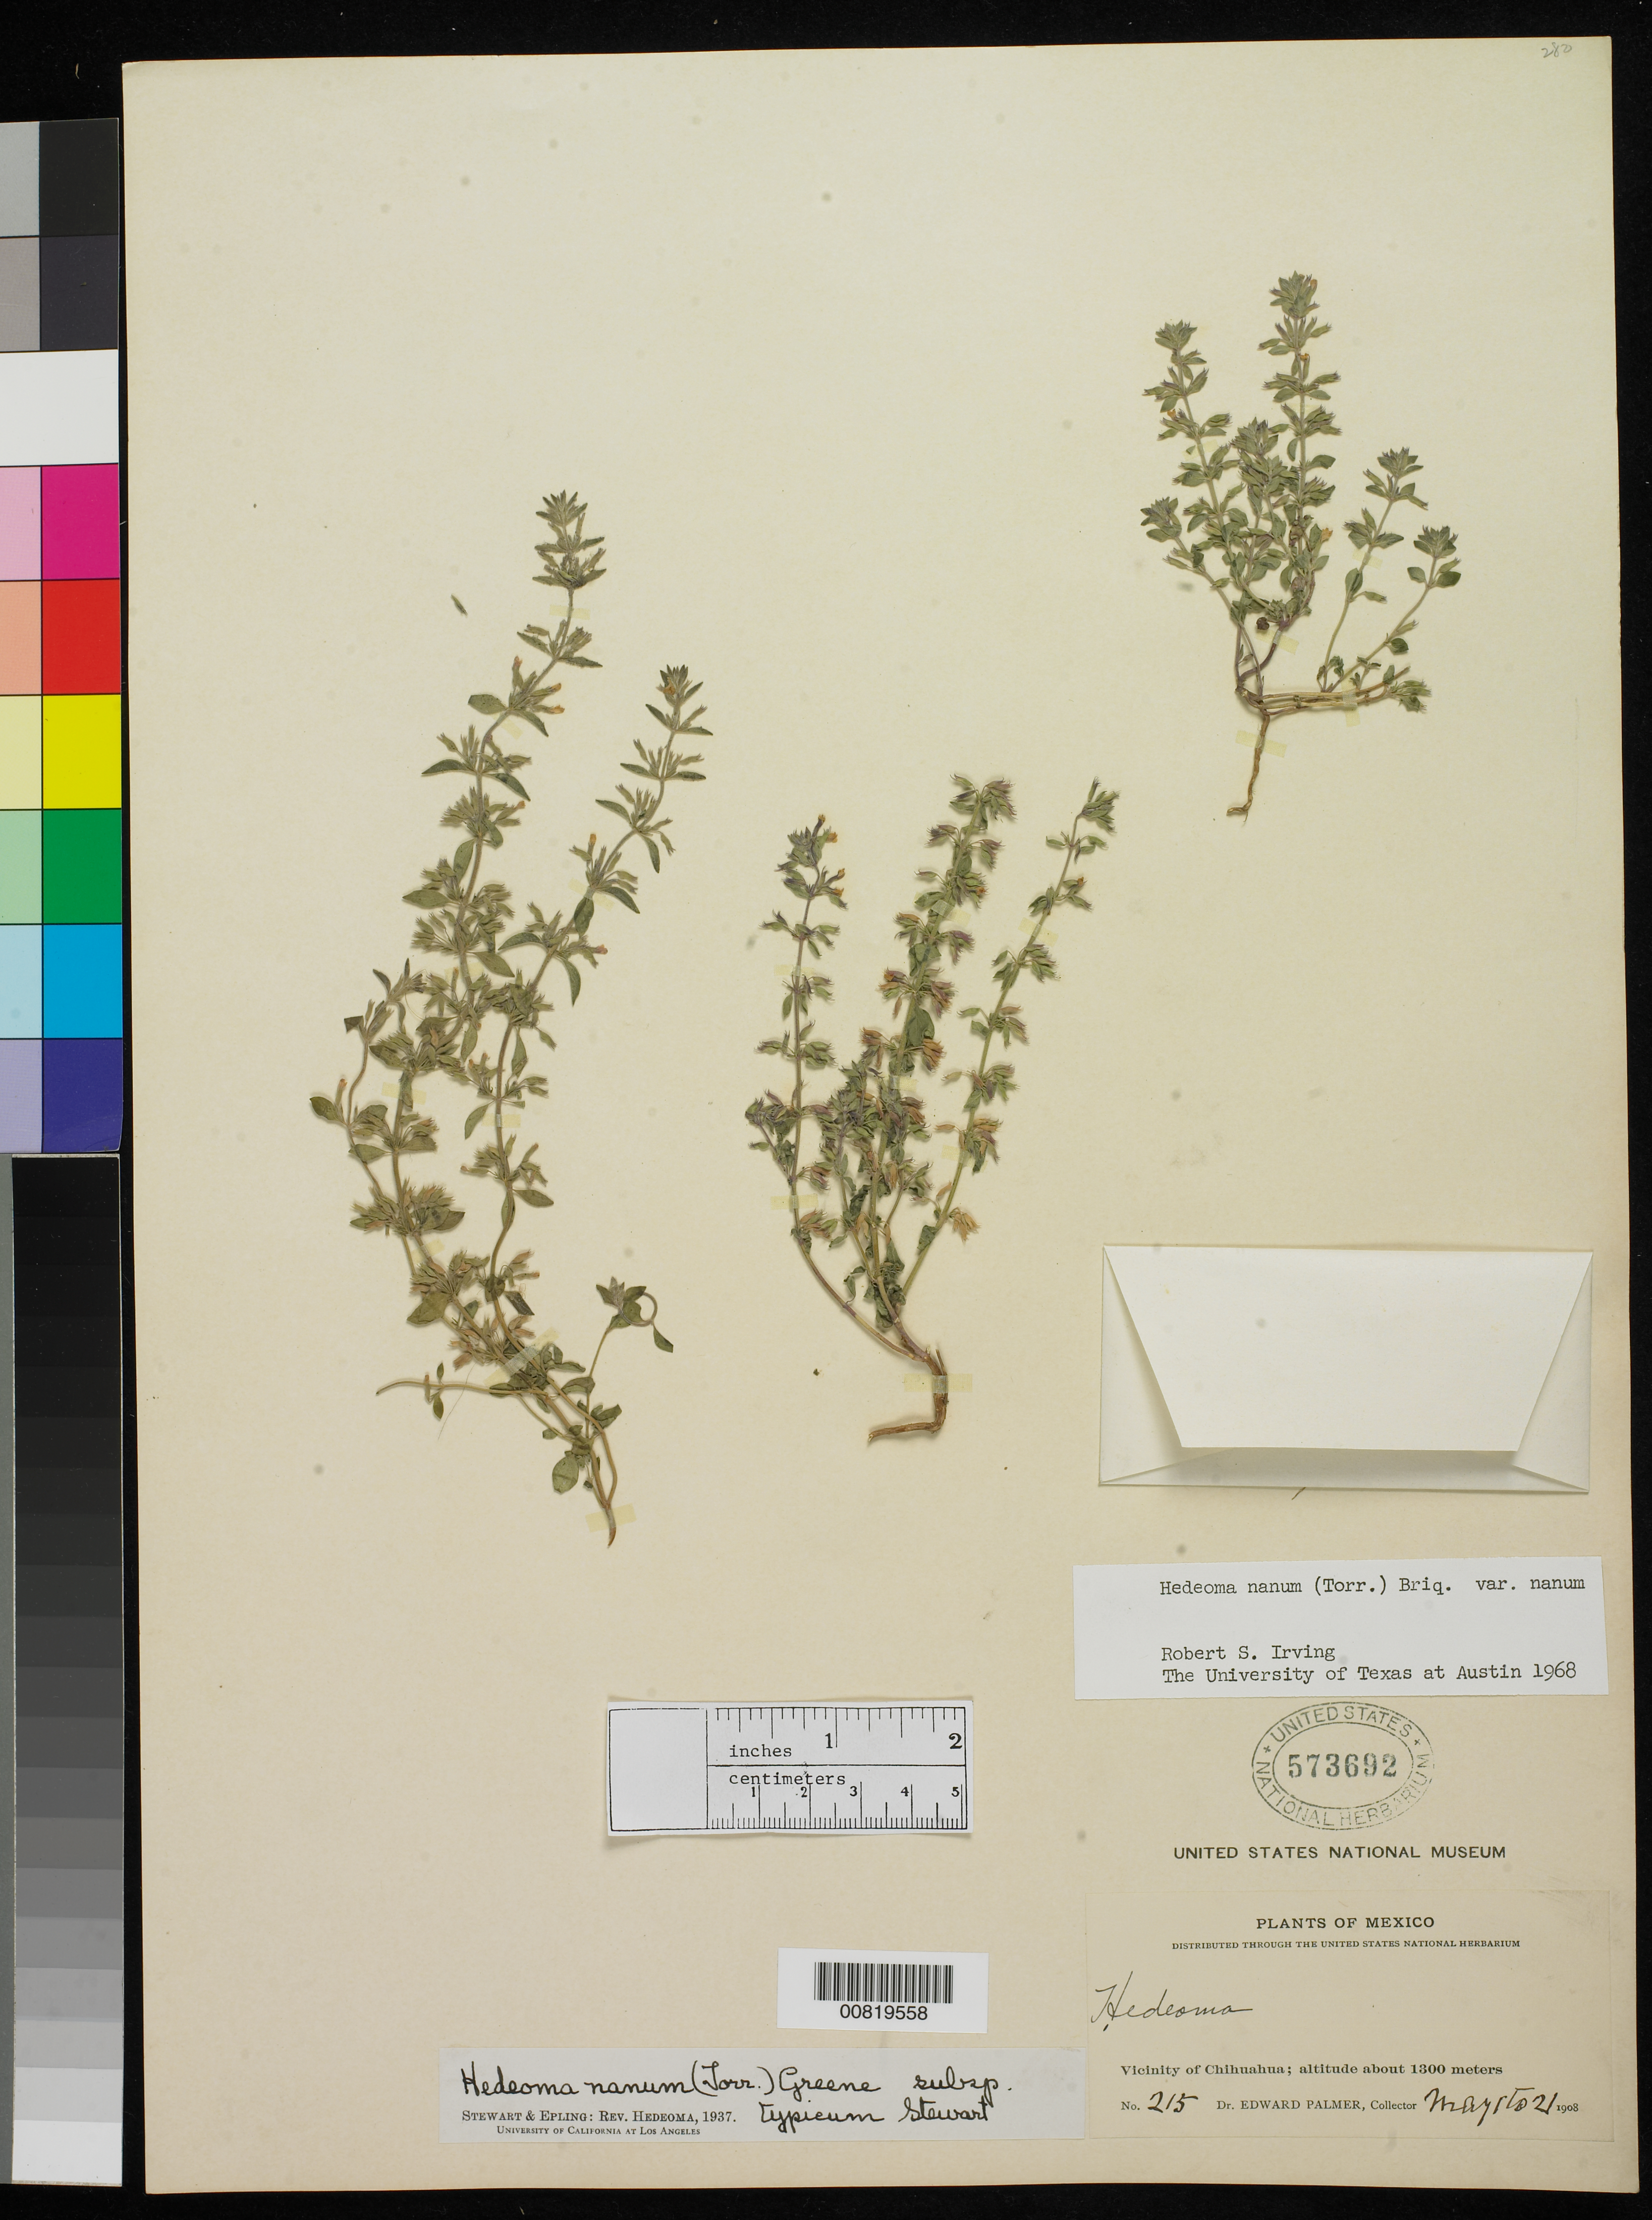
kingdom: Plantae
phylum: Tracheophyta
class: Magnoliopsida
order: Lamiales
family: Lamiaceae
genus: Hedeoma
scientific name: Hedeoma nana var. nana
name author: (Torr.) Briq.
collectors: E. Palmer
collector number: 215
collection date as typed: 01 May 1908 to 21 May 1908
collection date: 1908-05-01/1908-05-21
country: Mexico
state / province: Chihuahua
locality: Vicinity of Chihuahua.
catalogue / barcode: US 573692